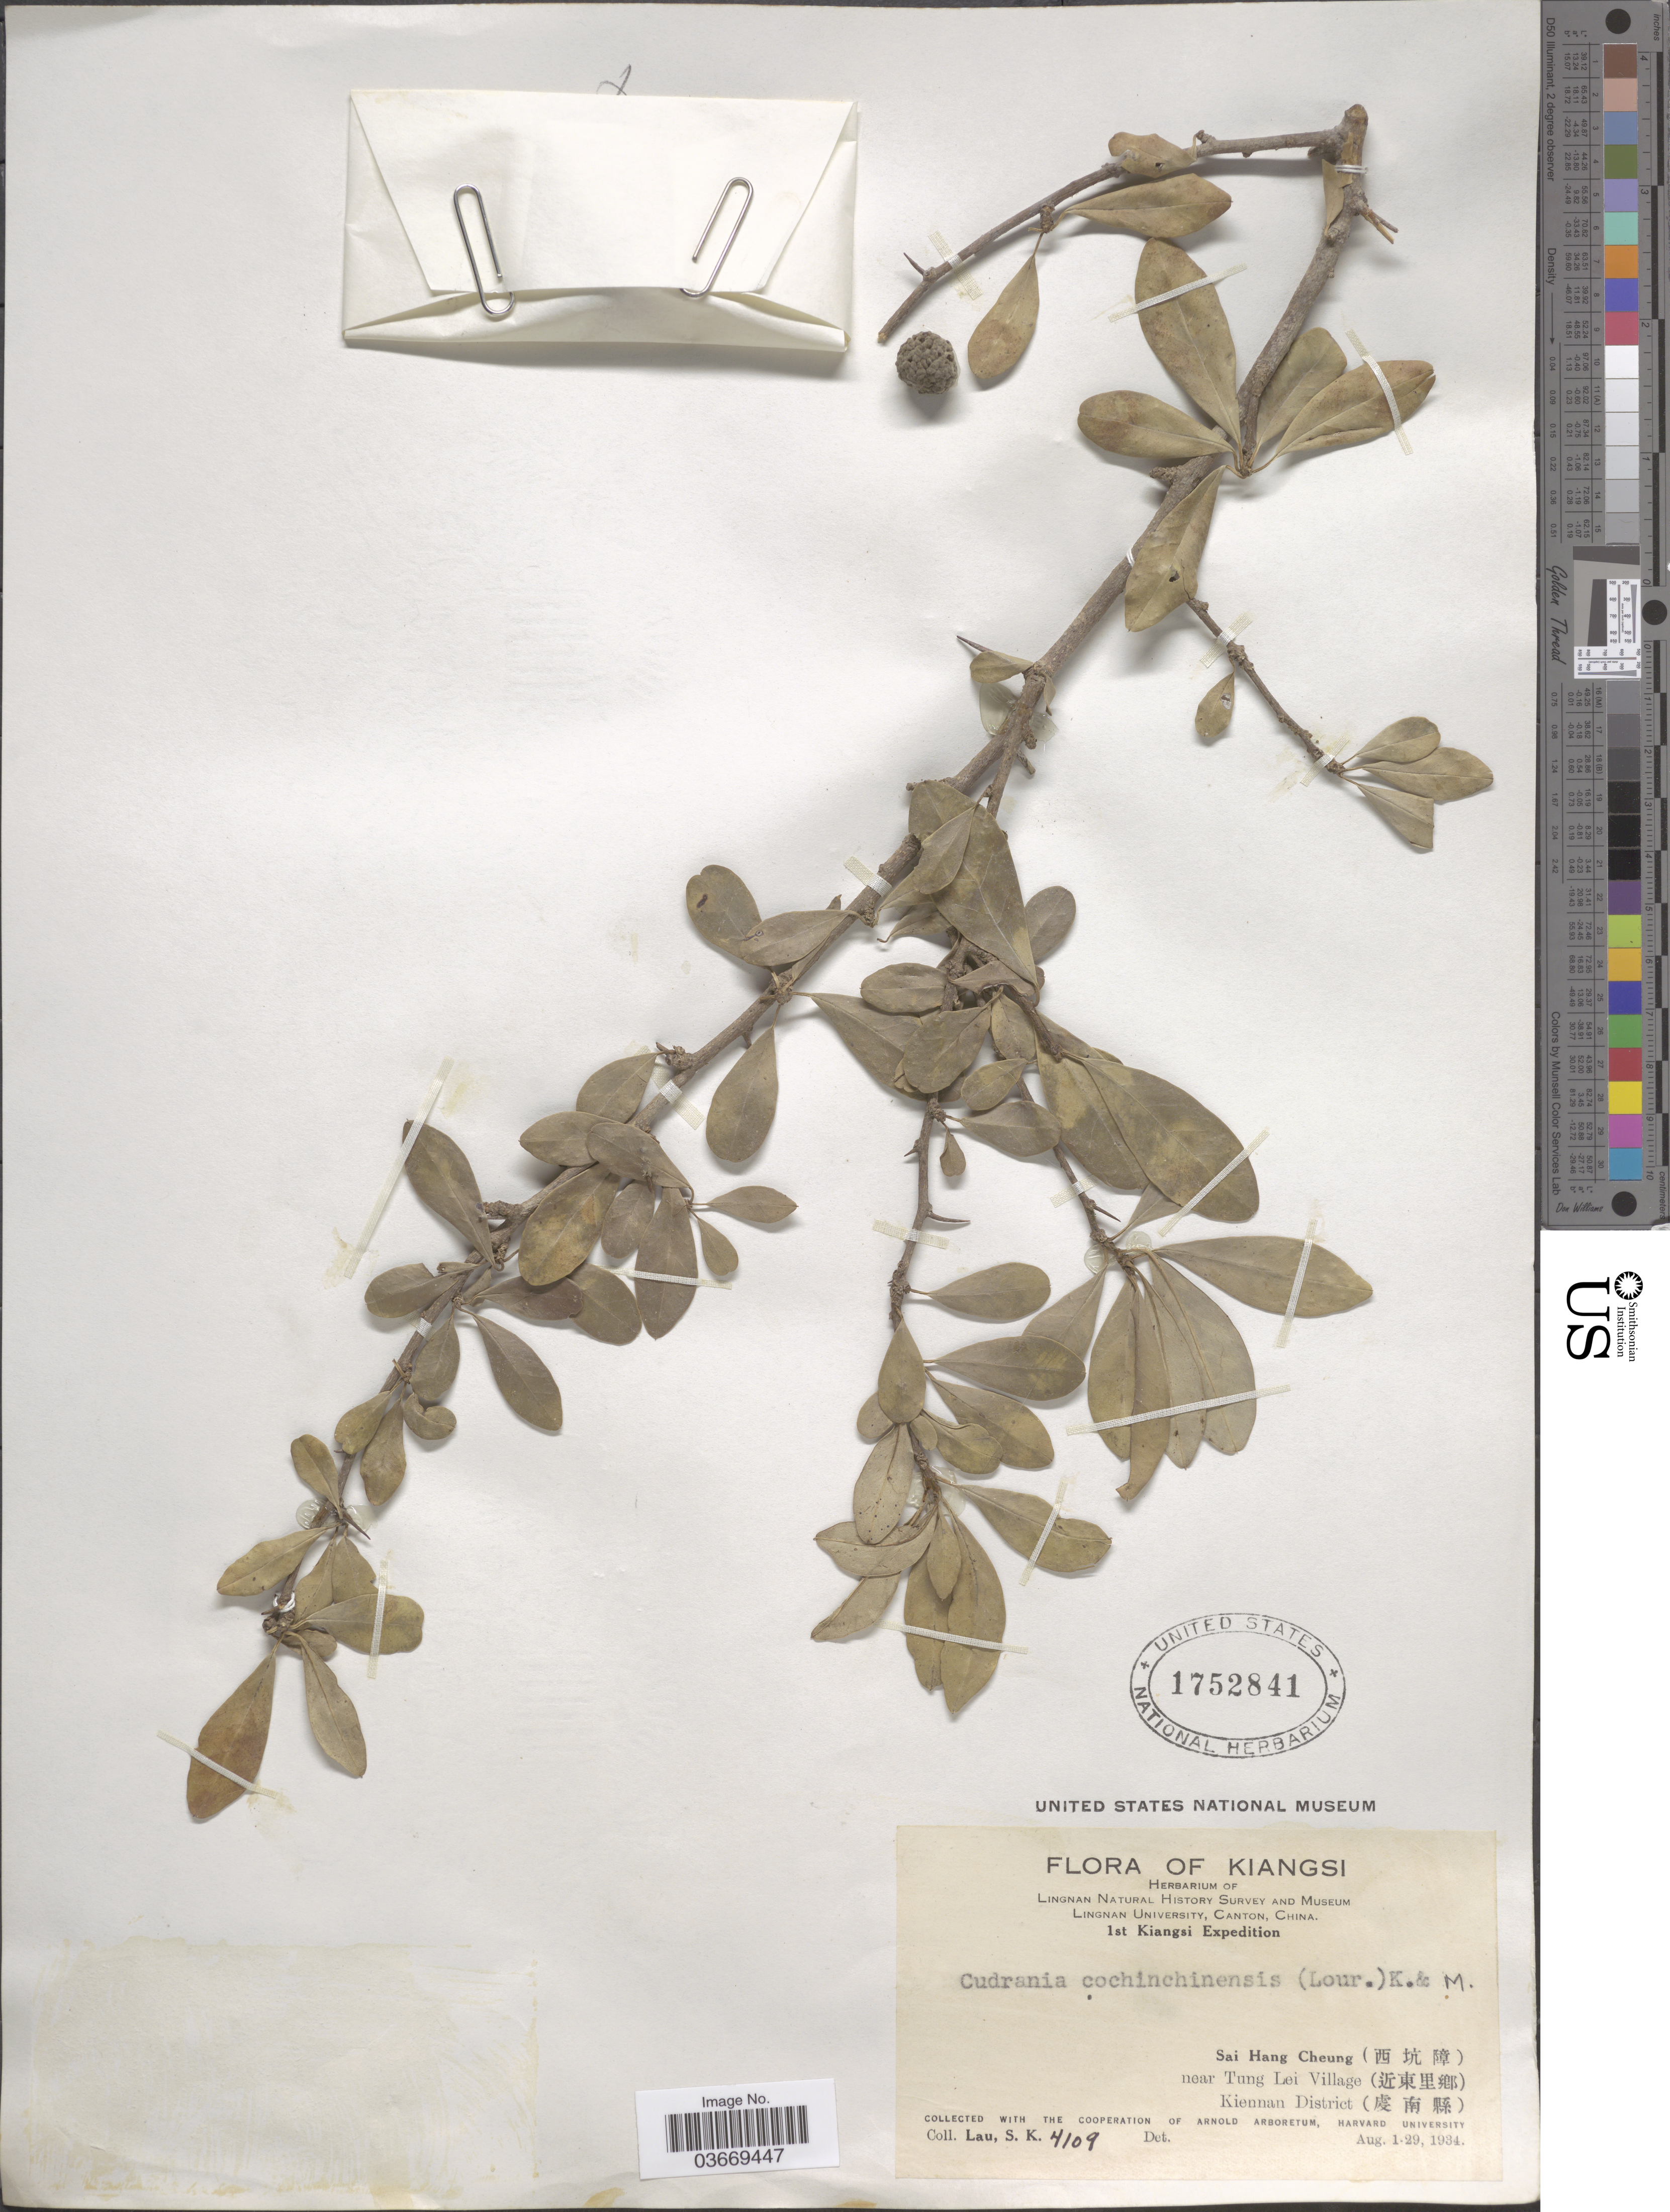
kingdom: Plantae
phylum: Tracheophyta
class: Magnoliopsida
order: Rosales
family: Moraceae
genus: Maclura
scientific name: Maclura cochinchinensis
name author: (Lour.) Corner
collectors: S. K. Lau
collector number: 4109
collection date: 1934-08-01/1934-08-29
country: China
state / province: Jiangsu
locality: Kiangsi. Sai Hang Cheung (X), near Tung Lei Village (X), Kiennan District (X).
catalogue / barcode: US 1752841